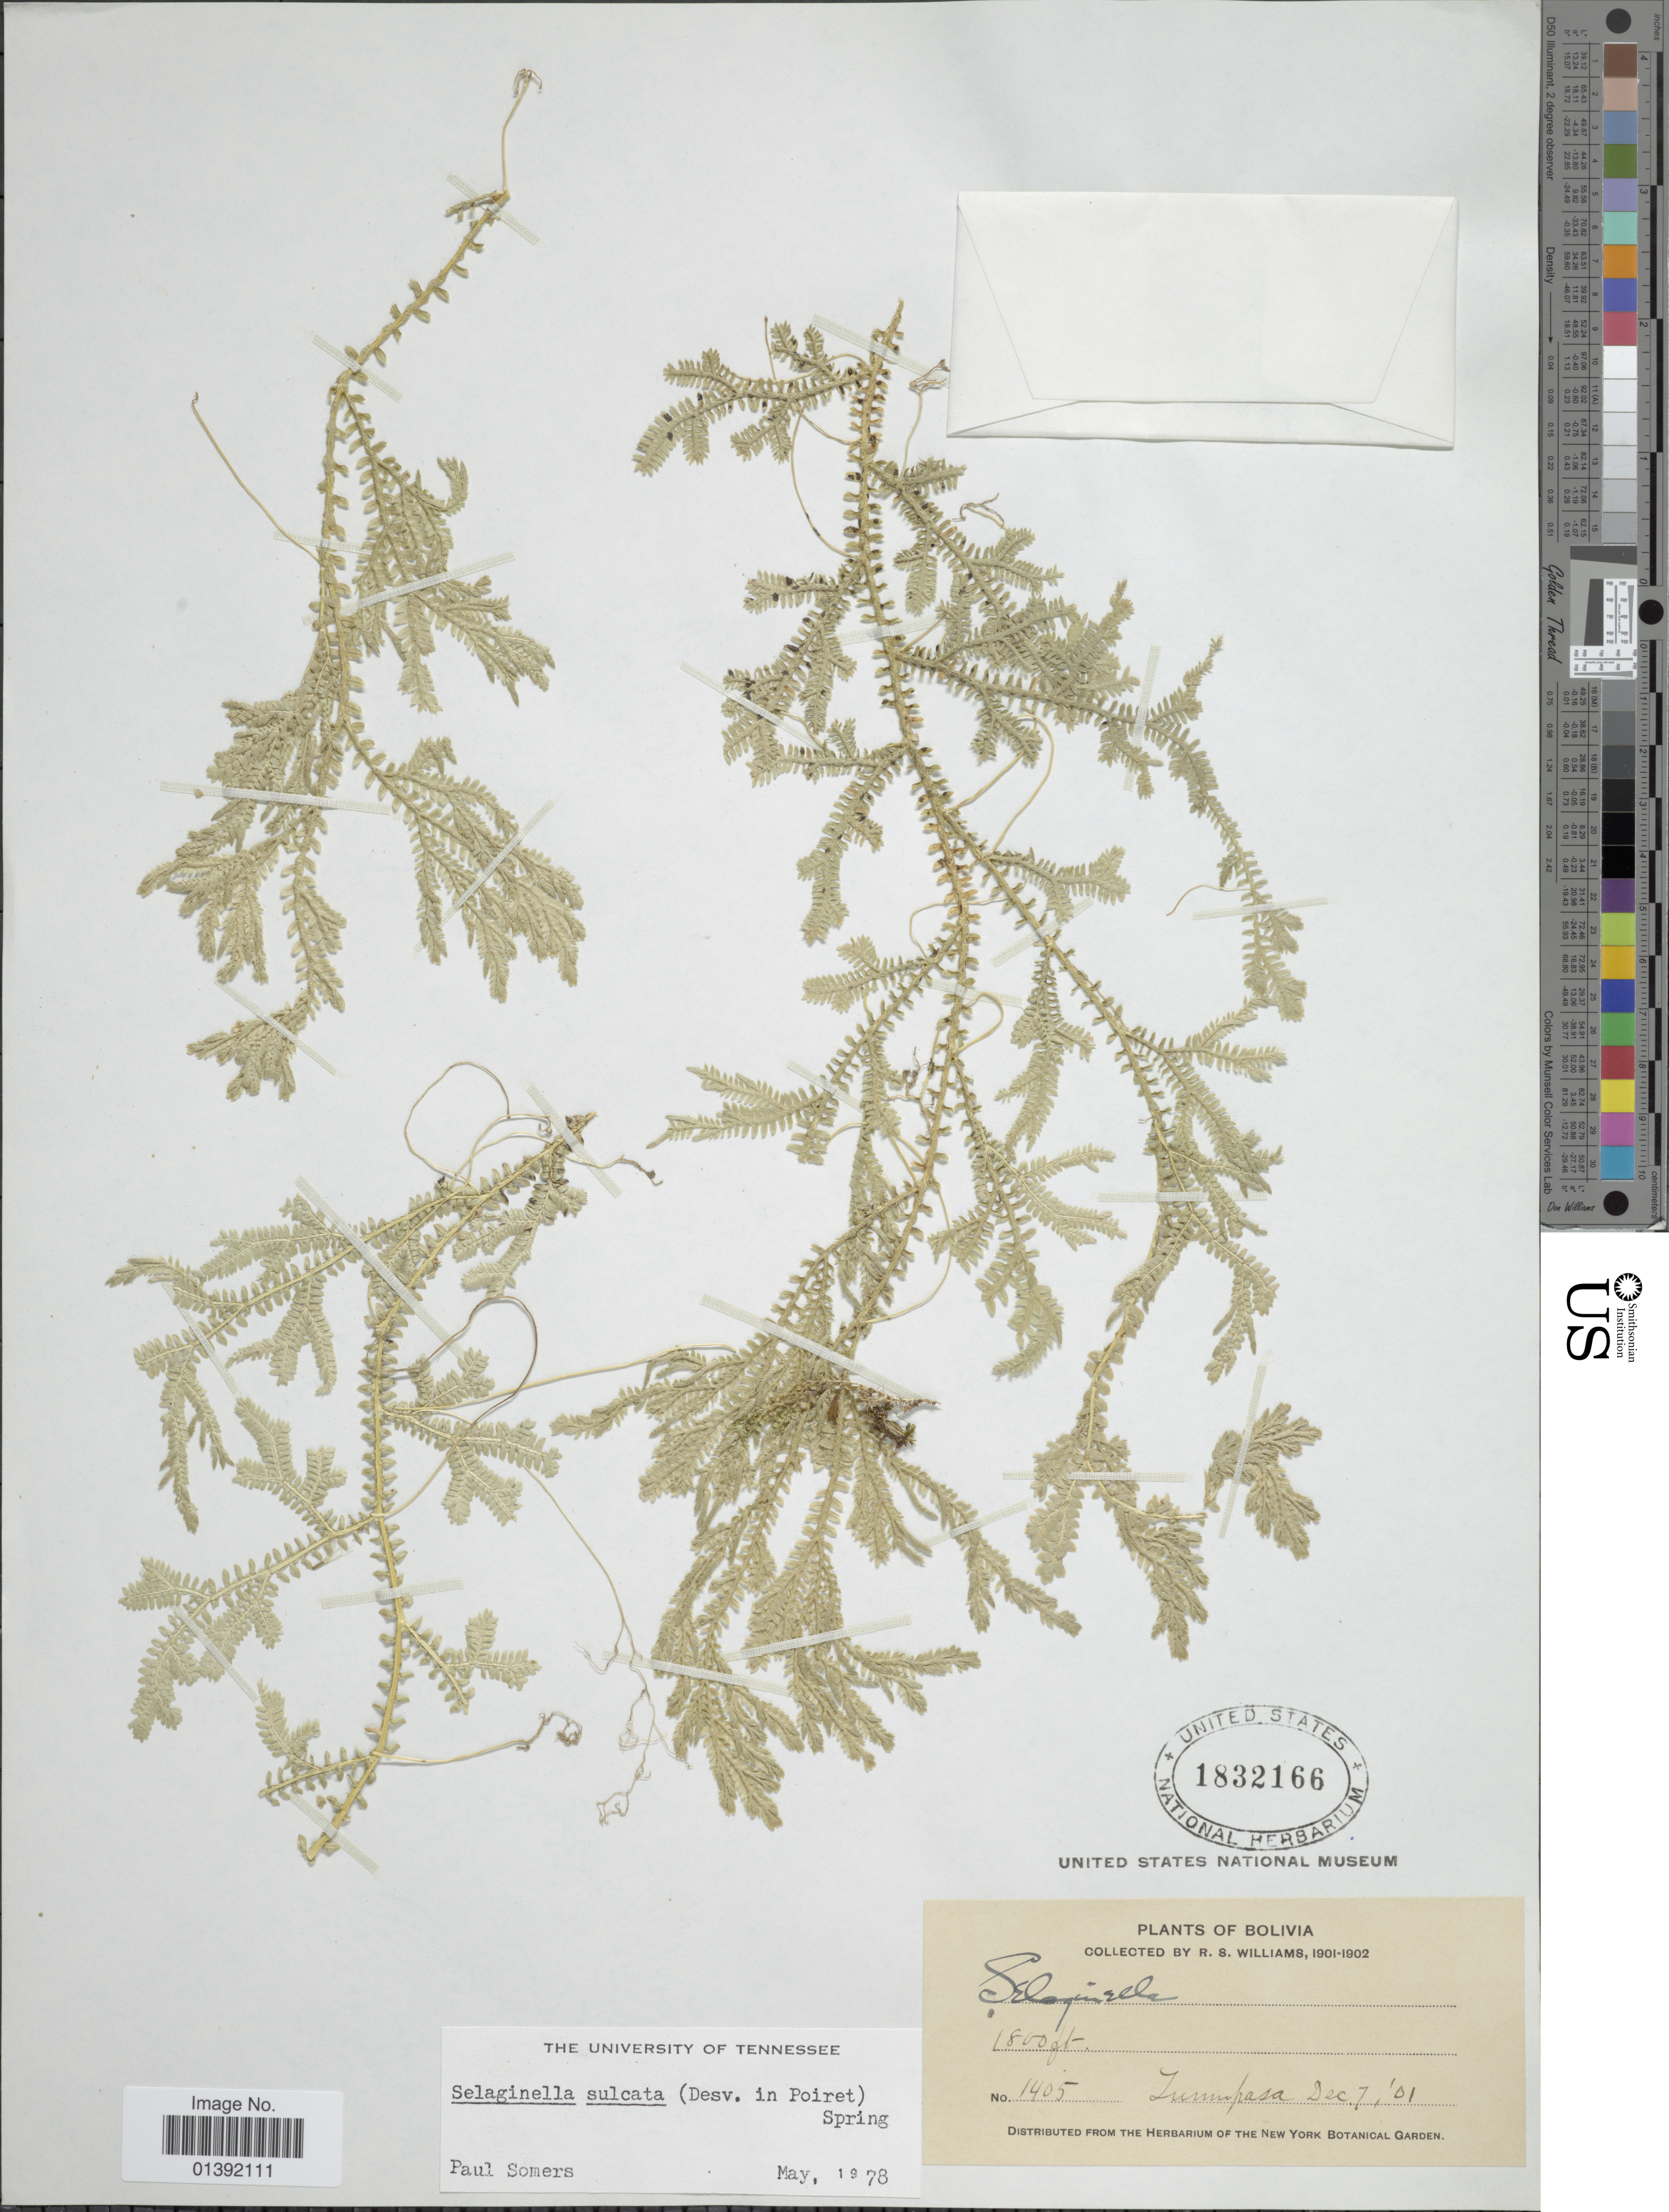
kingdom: Plantae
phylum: Tracheophyta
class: Lycopodiopsida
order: Selaginellales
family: Selaginellaceae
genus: Selaginella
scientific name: Selaginella sulcata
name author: (Desv. ex Poir.) Spring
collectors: R. S. Williams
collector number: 1405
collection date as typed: Dec. 7, '01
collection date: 1901-12-07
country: Bolivia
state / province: La Paz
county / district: Iturralde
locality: Tumupasa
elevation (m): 549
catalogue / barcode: US 1832166